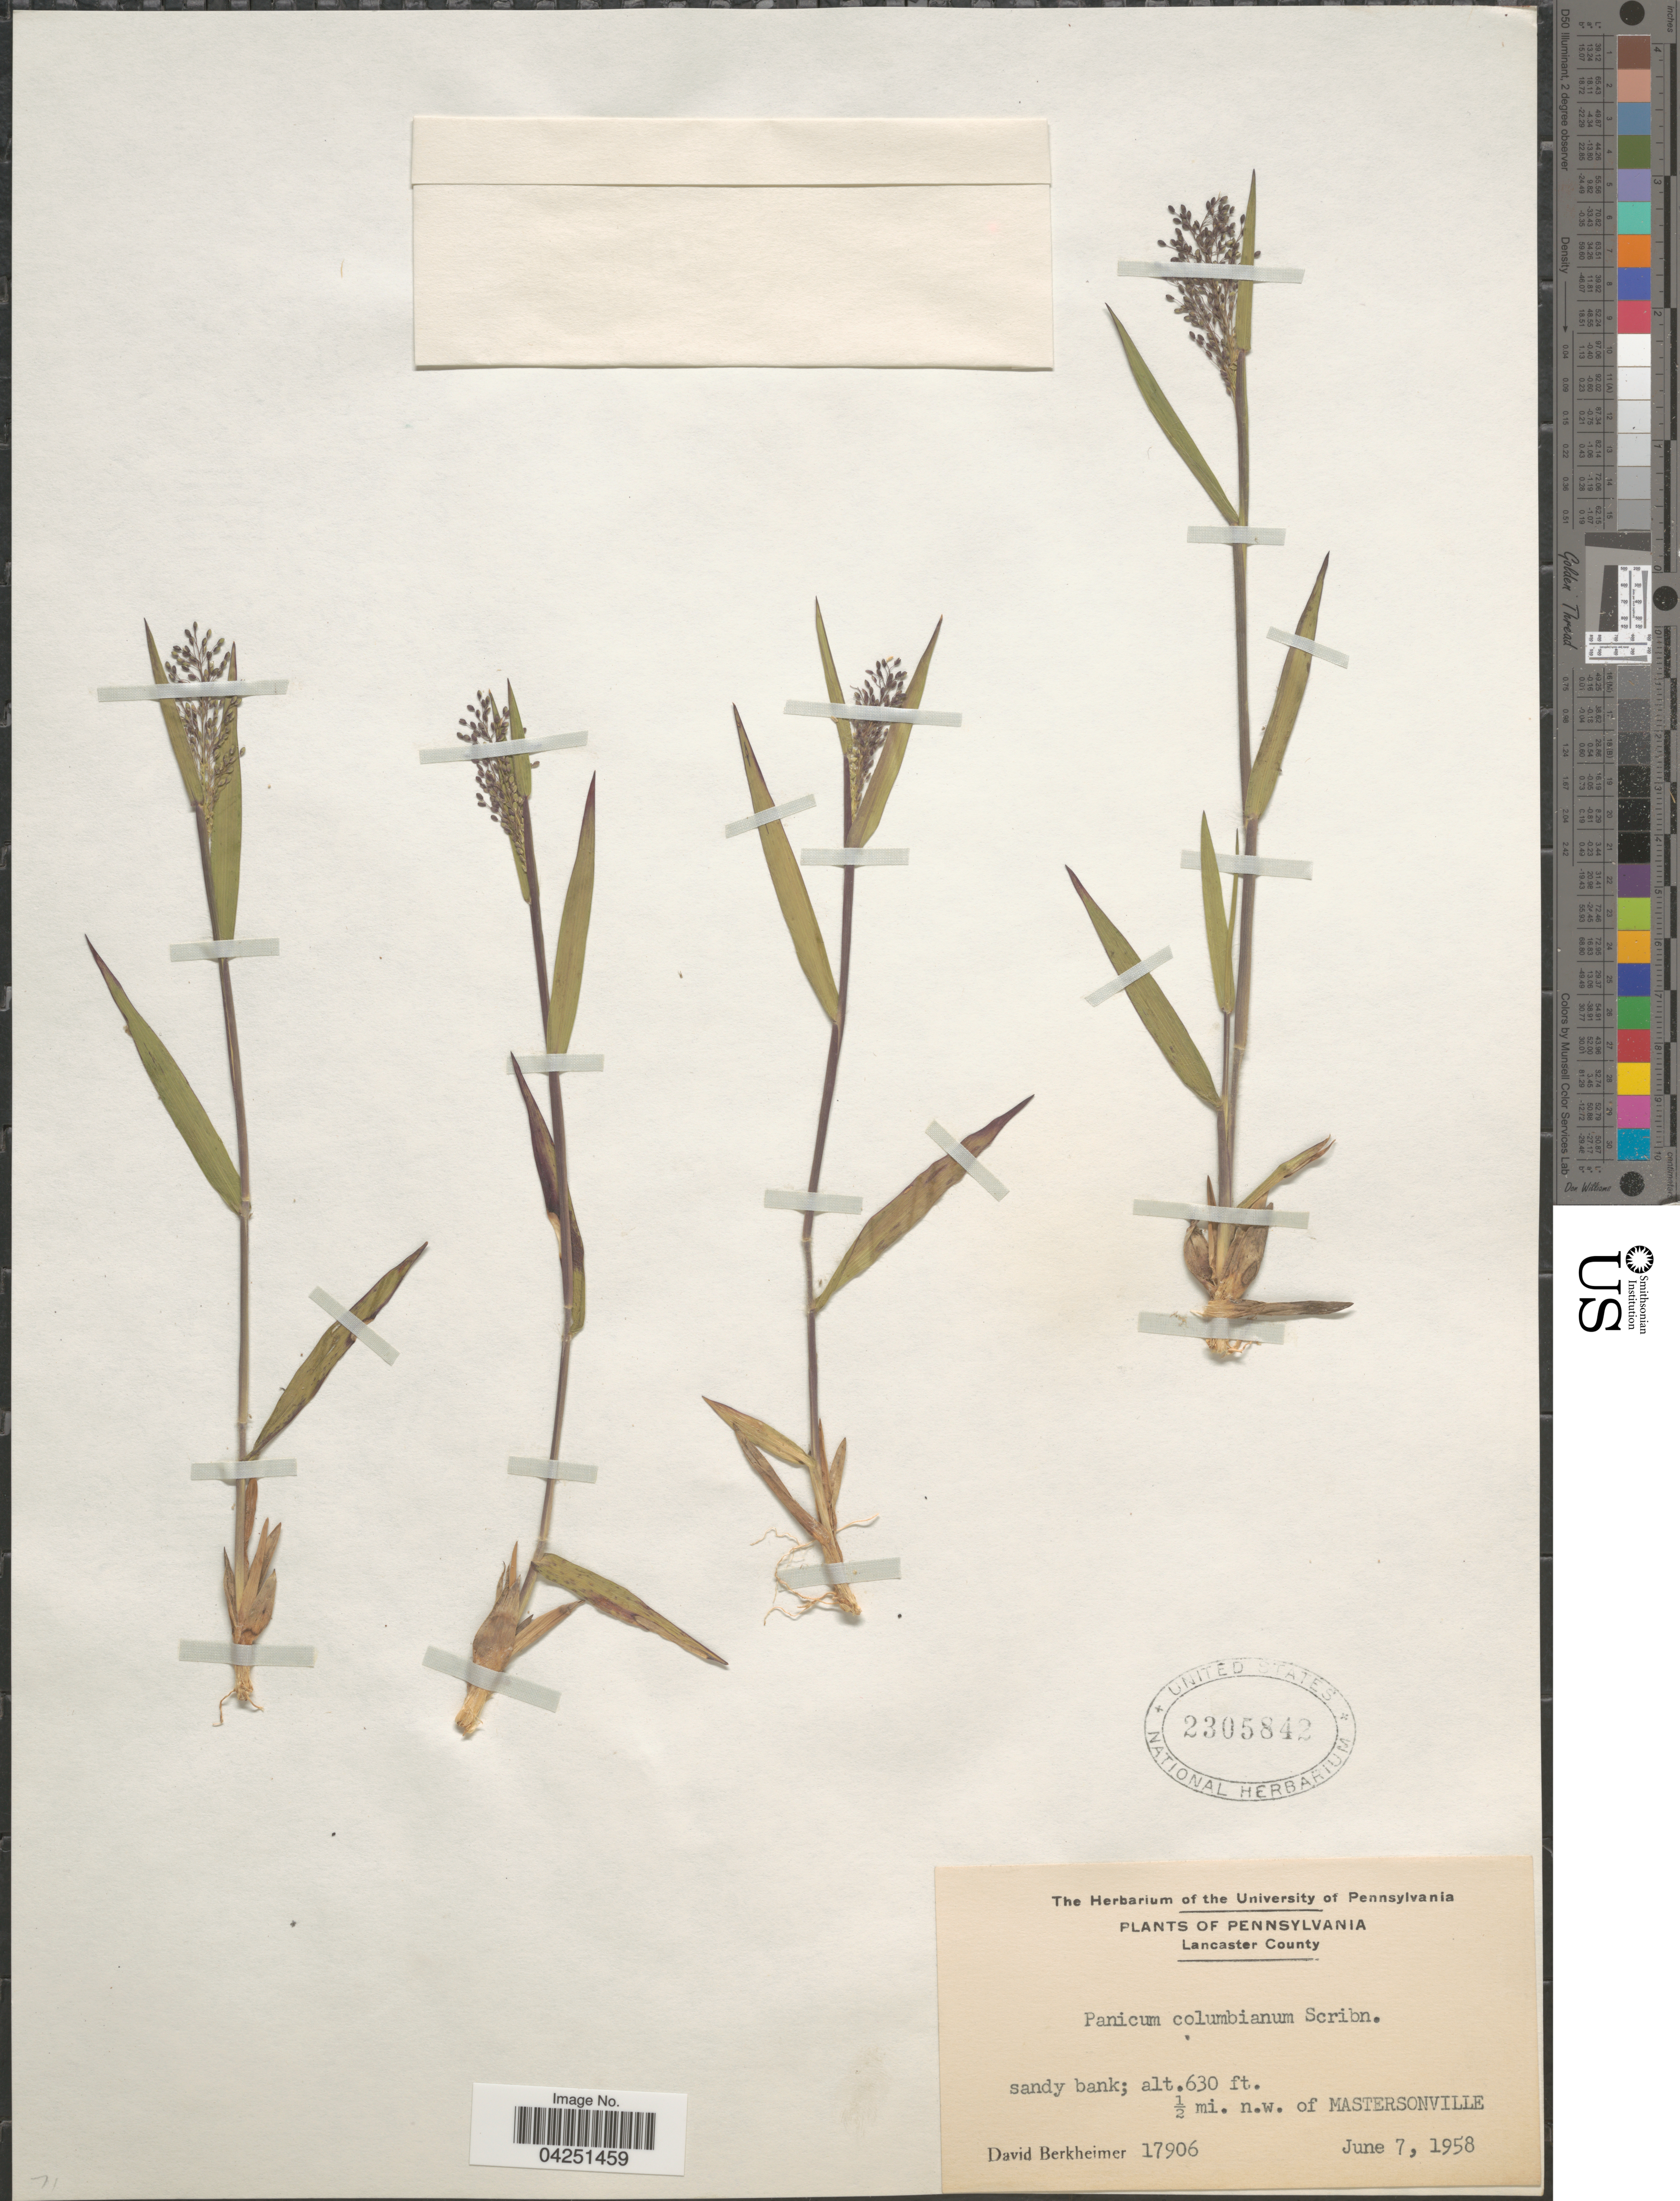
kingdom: Plantae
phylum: Tracheophyta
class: Liliopsida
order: Poales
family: Poaceae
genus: Dichanthelium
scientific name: Dichanthelium acuminatum var. acuminatum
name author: (Sw.) Gould & C.A. Clark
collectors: D. Berkheimer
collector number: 17906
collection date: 1958-06-07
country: United States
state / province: Pennsylvania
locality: Lancaster County. Sandy bank; ½ mi. n.w. of Mastersonville.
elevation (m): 192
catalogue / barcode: US 2305842